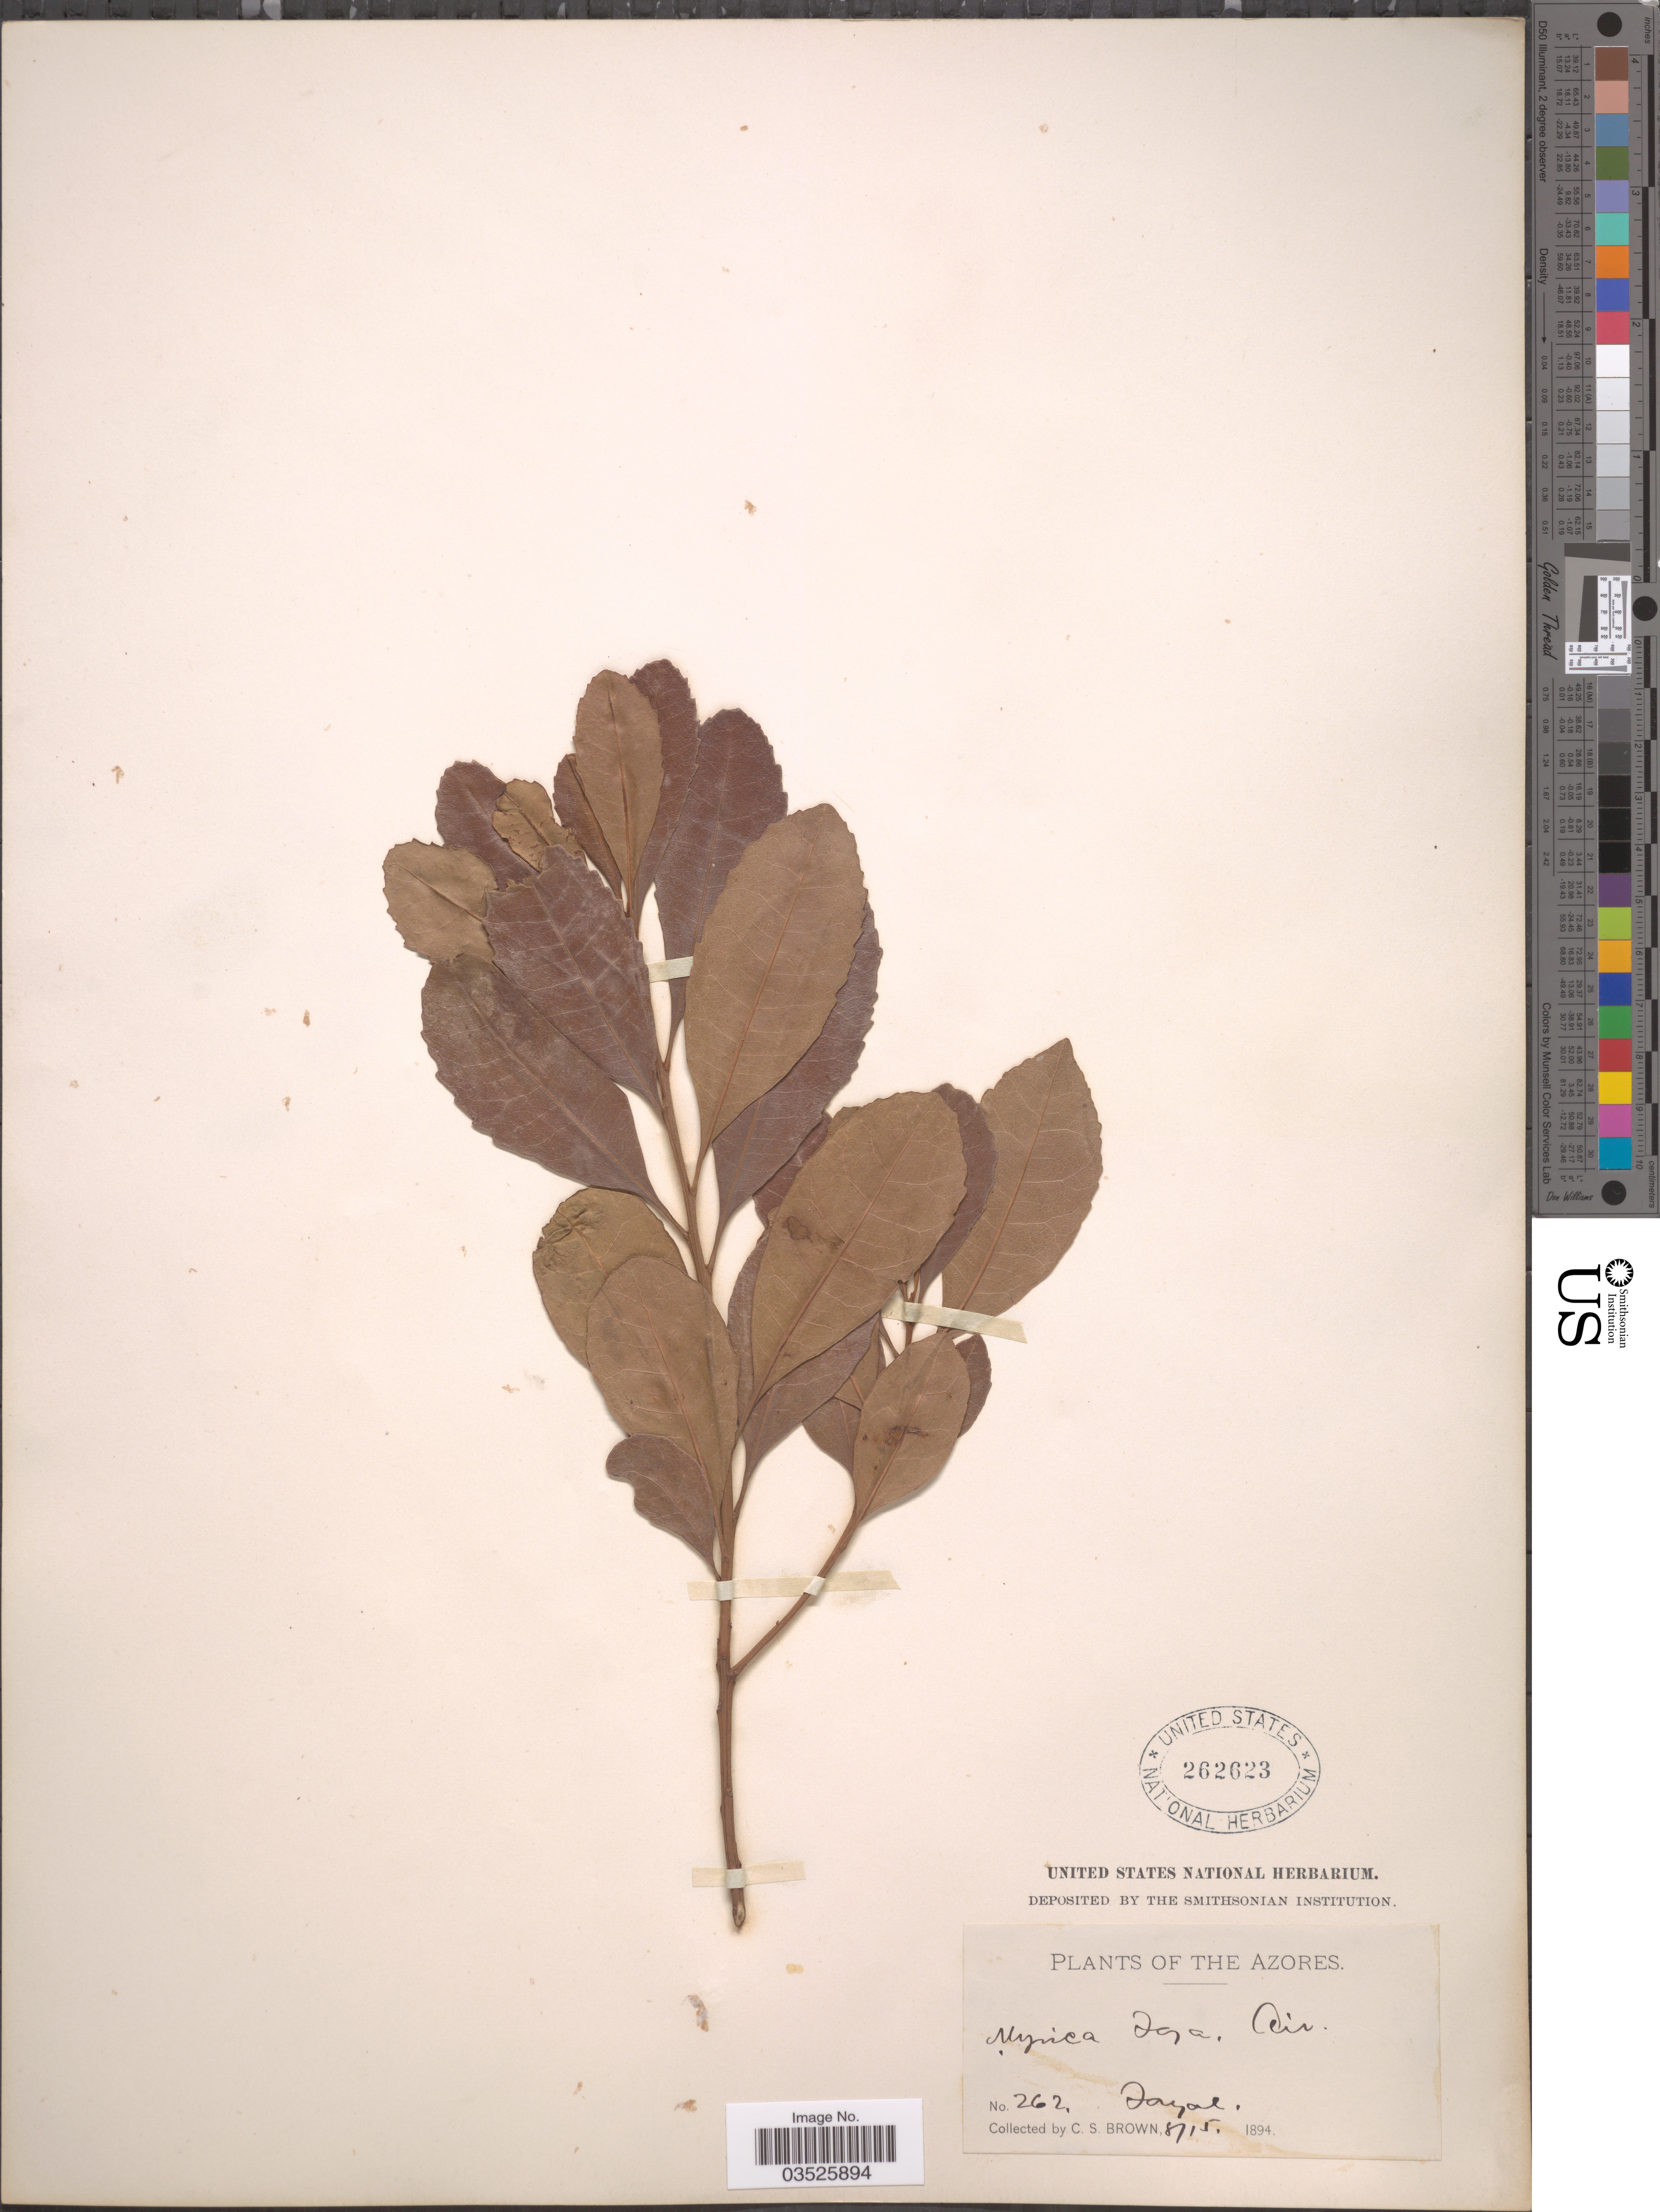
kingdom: Plantae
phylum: Tracheophyta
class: Magnoliopsida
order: Fagales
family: Myricaceae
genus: Morella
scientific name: Morella faya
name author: (Aiton) Wilbur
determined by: Strong, Mark T., (BOT), Smithsonian Institution - National Museum of Natural History (UNITED STATES)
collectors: C. S. Brown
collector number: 262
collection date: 1894-08-15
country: Portugal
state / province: Azores (Aut. Reg.)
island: Faial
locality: Fayal.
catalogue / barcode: US 262623